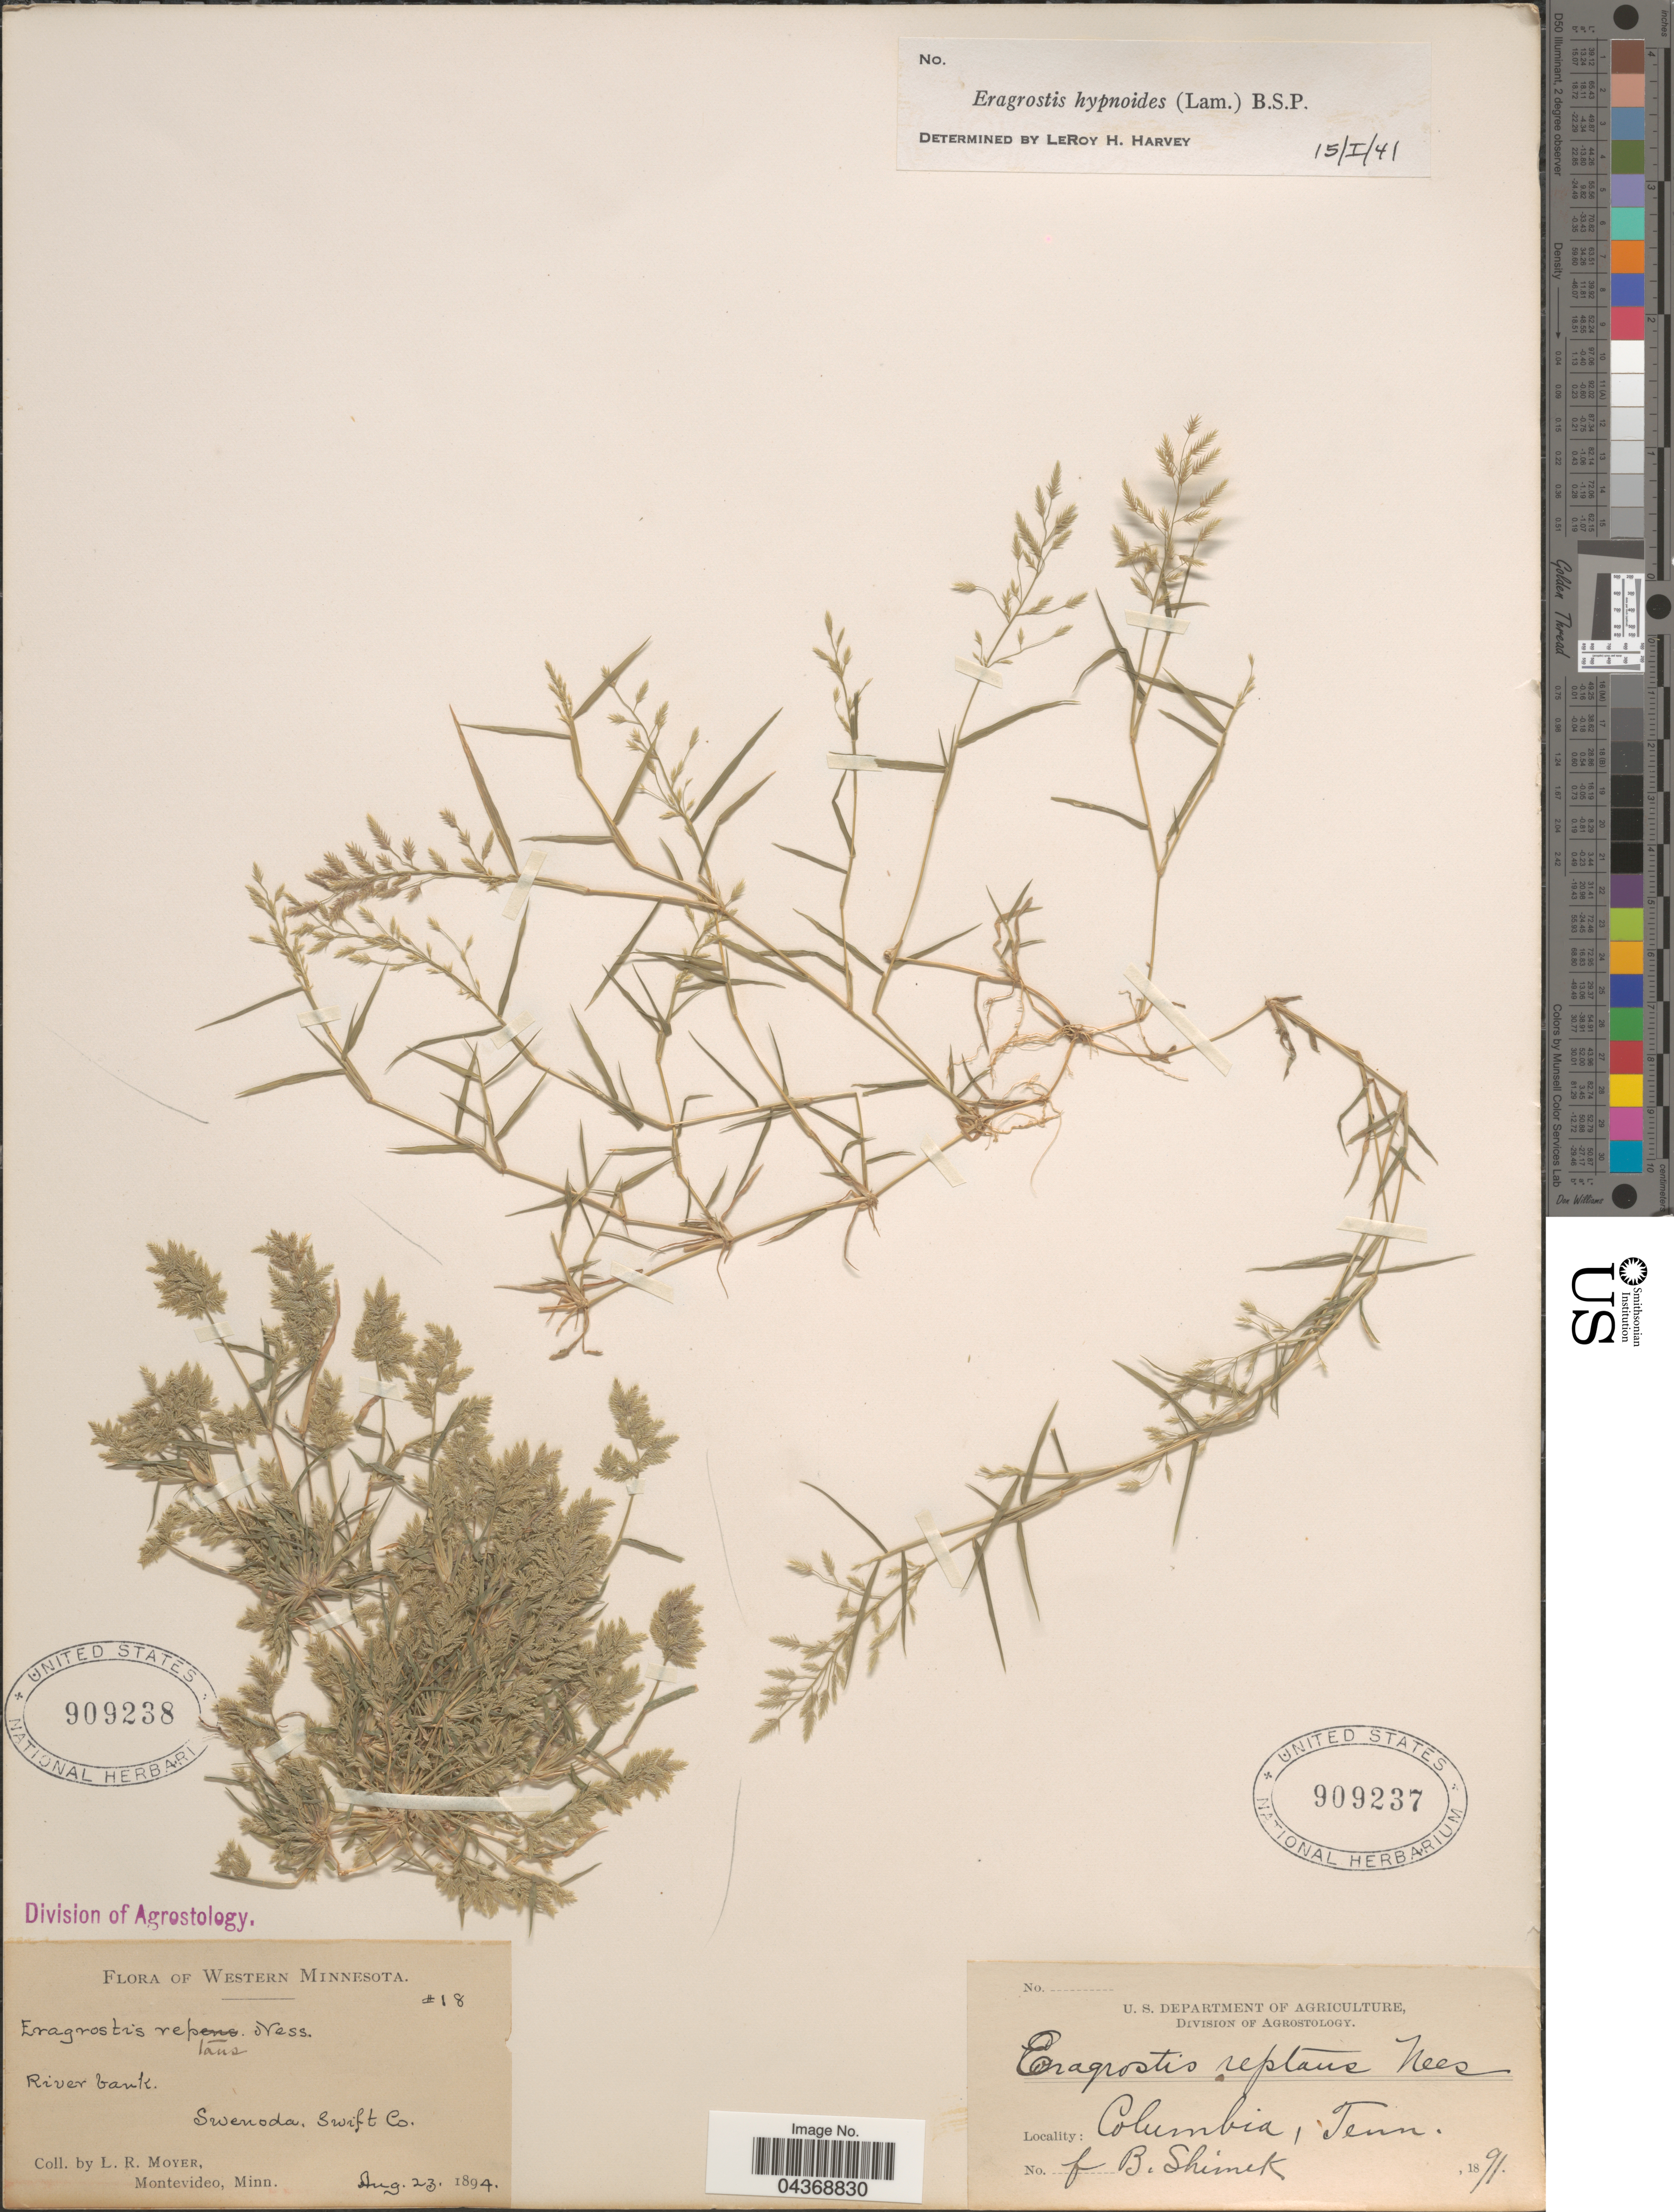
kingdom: Plantae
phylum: Tracheophyta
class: Liliopsida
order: Poales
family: Poaceae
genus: Eragrostis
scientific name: Eragrostis hypnoides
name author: (Lam.) Britton, Stearns & Poggenb.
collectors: B. Shimek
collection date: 1891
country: United States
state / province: Tennessee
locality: Columbia.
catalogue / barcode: US 909237-2